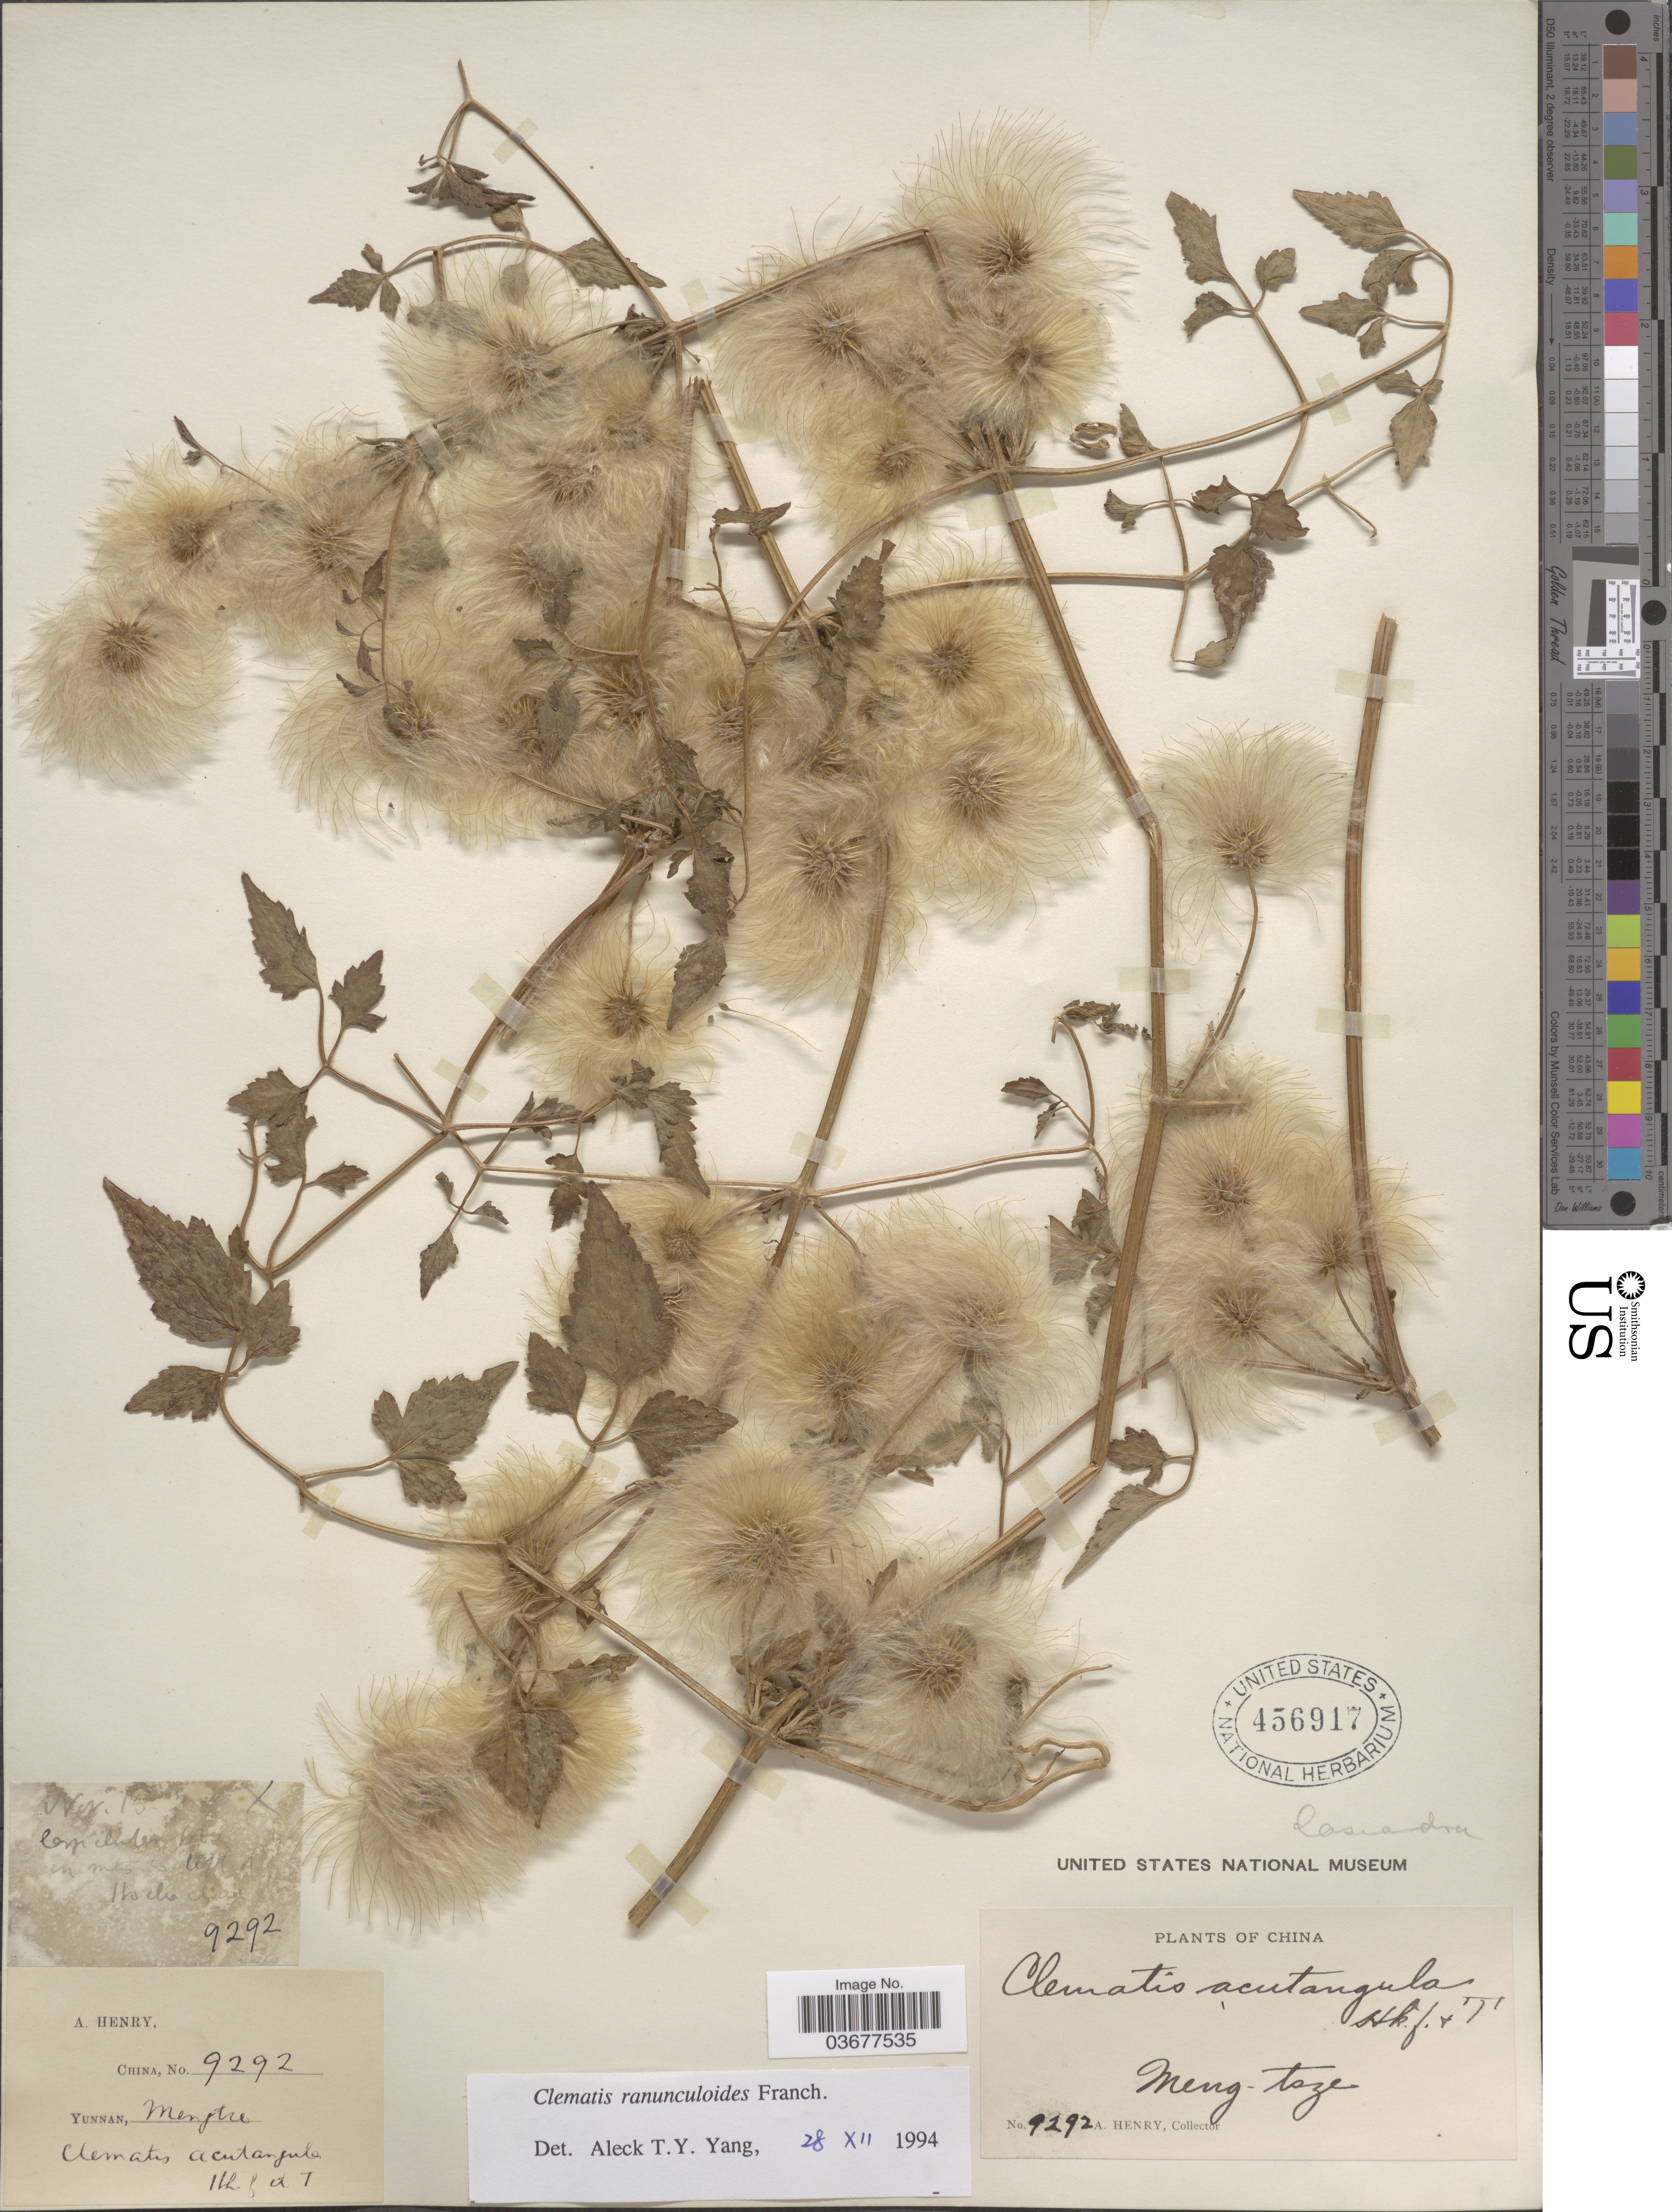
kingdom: Plantae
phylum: Tracheophyta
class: Magnoliopsida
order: Ranunculales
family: Ranunculaceae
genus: Clematis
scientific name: Clematis ranunculoides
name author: Franch.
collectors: A. Henry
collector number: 9292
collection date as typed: Transcribed d/m/y: /11/15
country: China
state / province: Yunnan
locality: Meng-tsze.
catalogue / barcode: US 456917